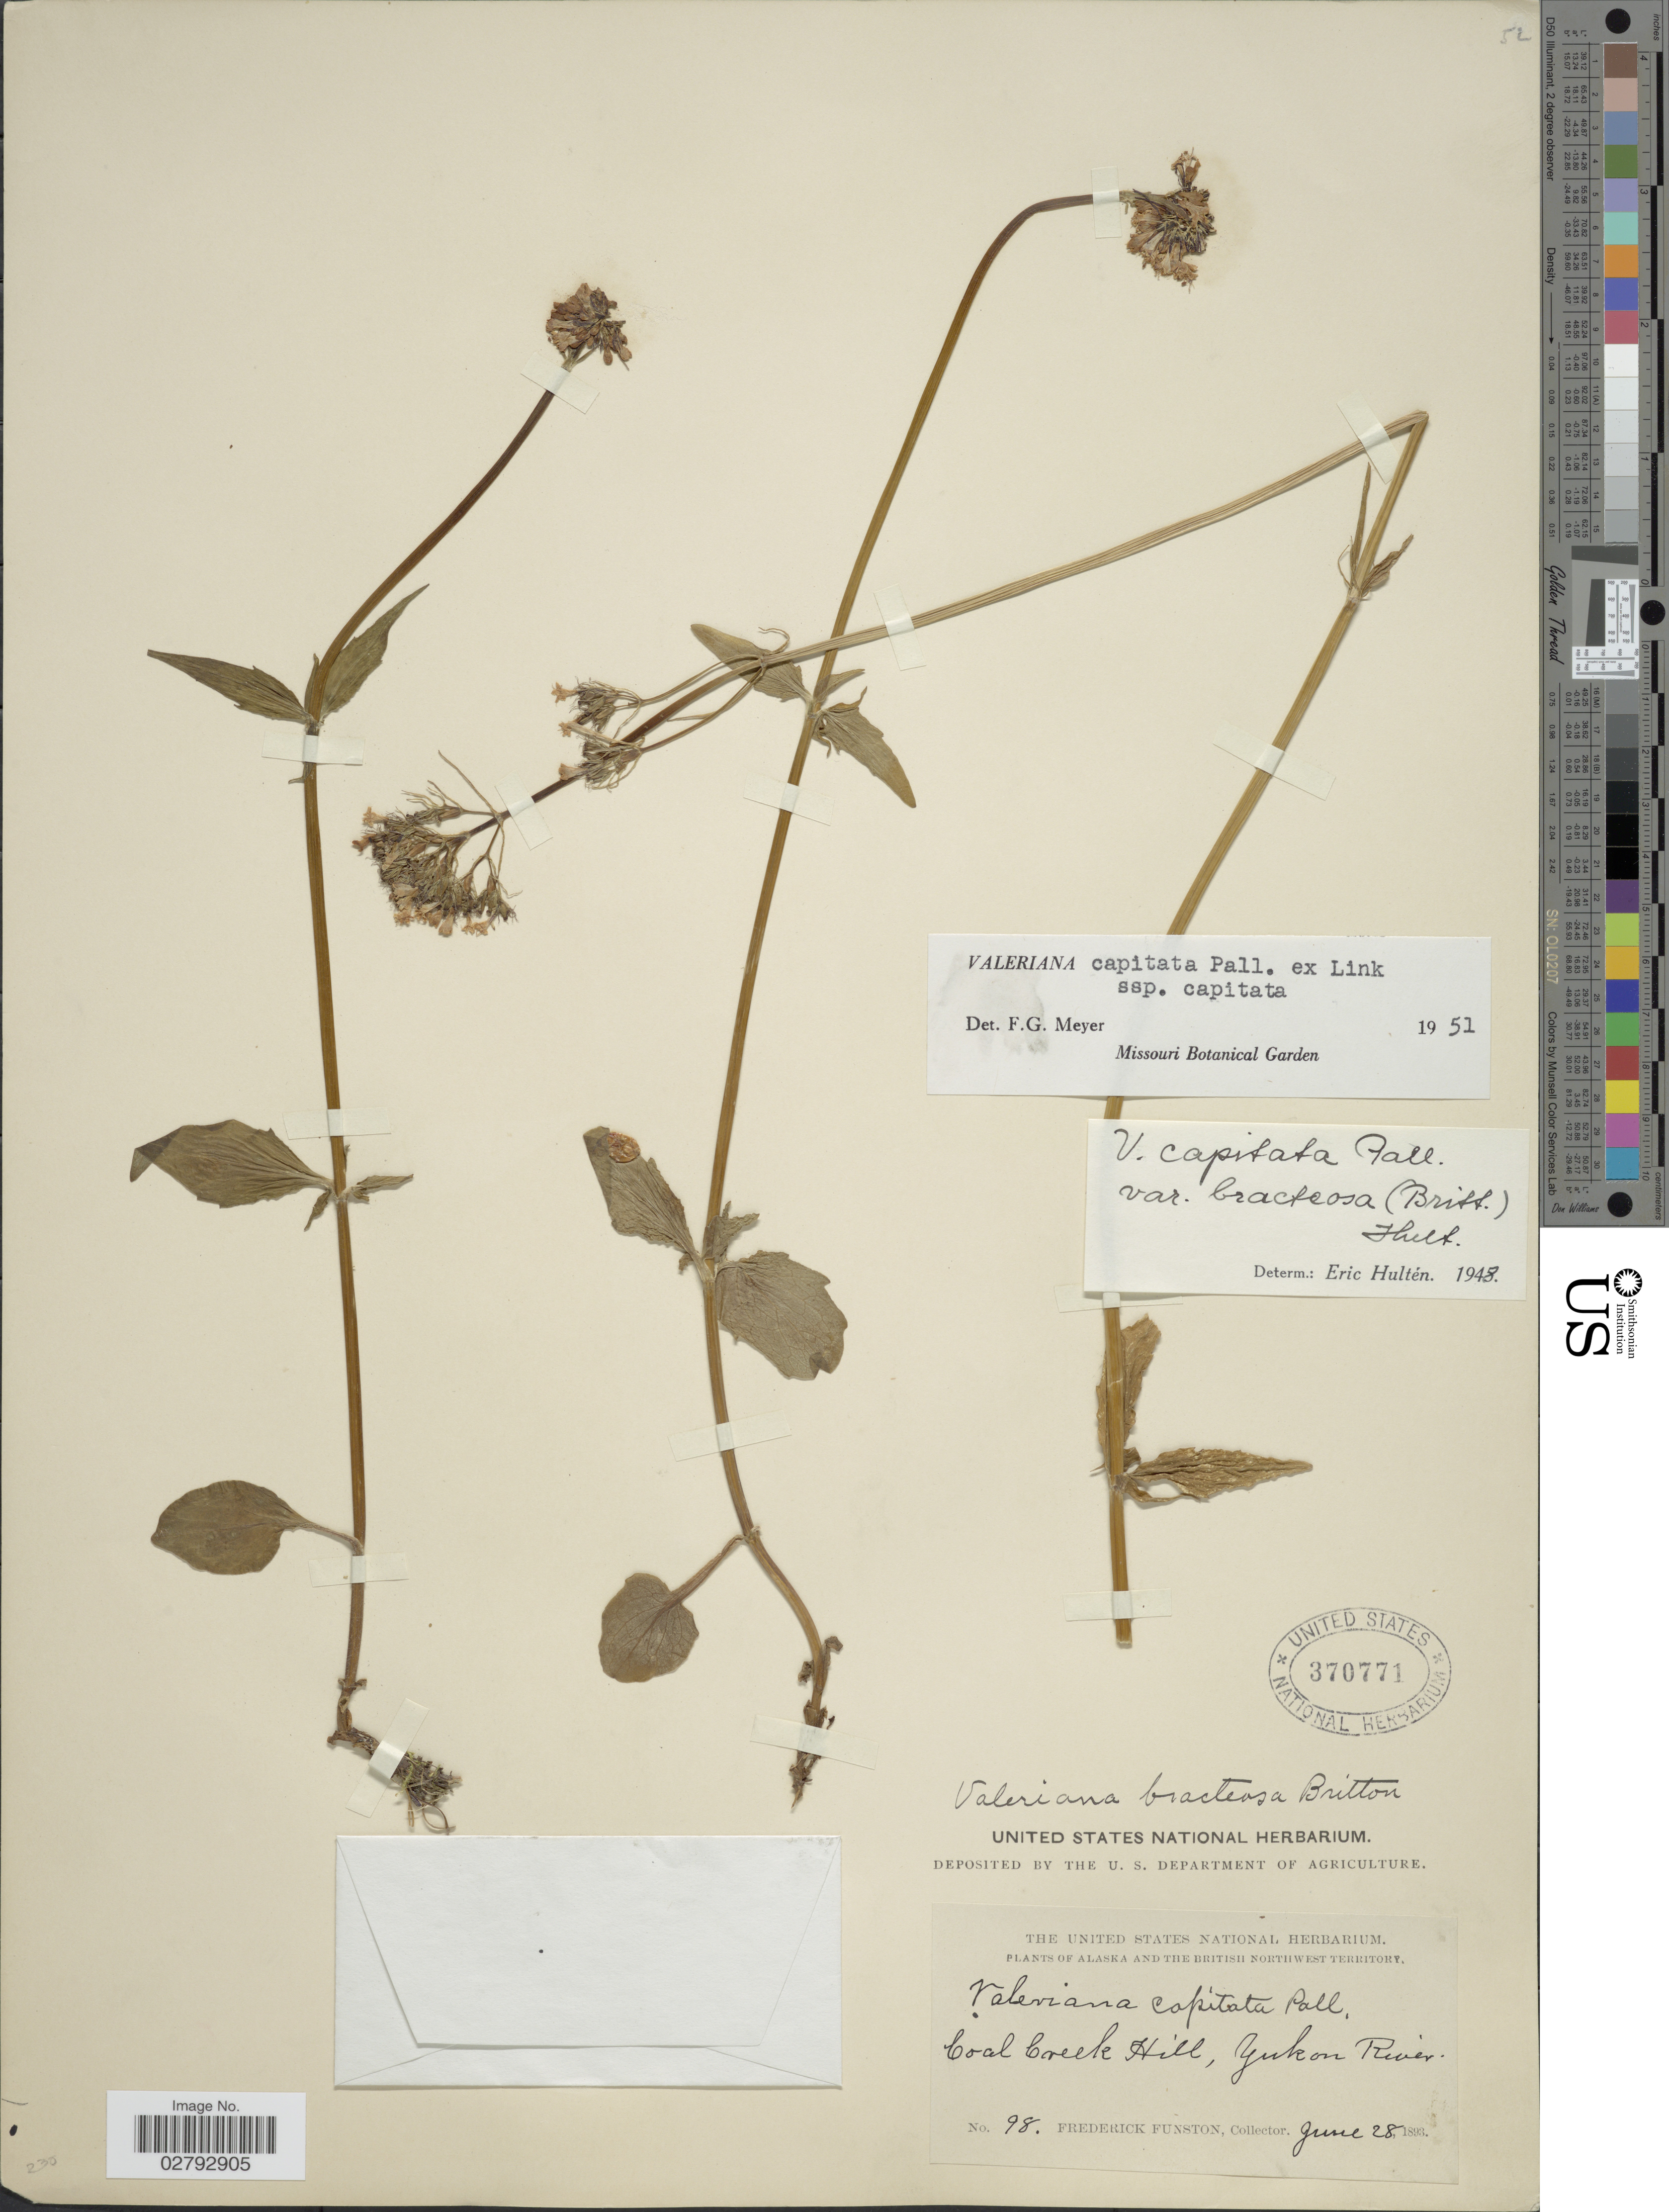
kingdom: Plantae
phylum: Tracheophyta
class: Magnoliopsida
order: Dipsacales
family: Caprifoliaceae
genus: Valeriana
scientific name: Valeriana capitata subsp. capitata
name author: Link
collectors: F. Funston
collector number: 98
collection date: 1893-06-28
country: United States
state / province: Alaska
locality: British Northwest Territory. Coal Creek Hill, Yukon River.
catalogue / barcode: US 370771